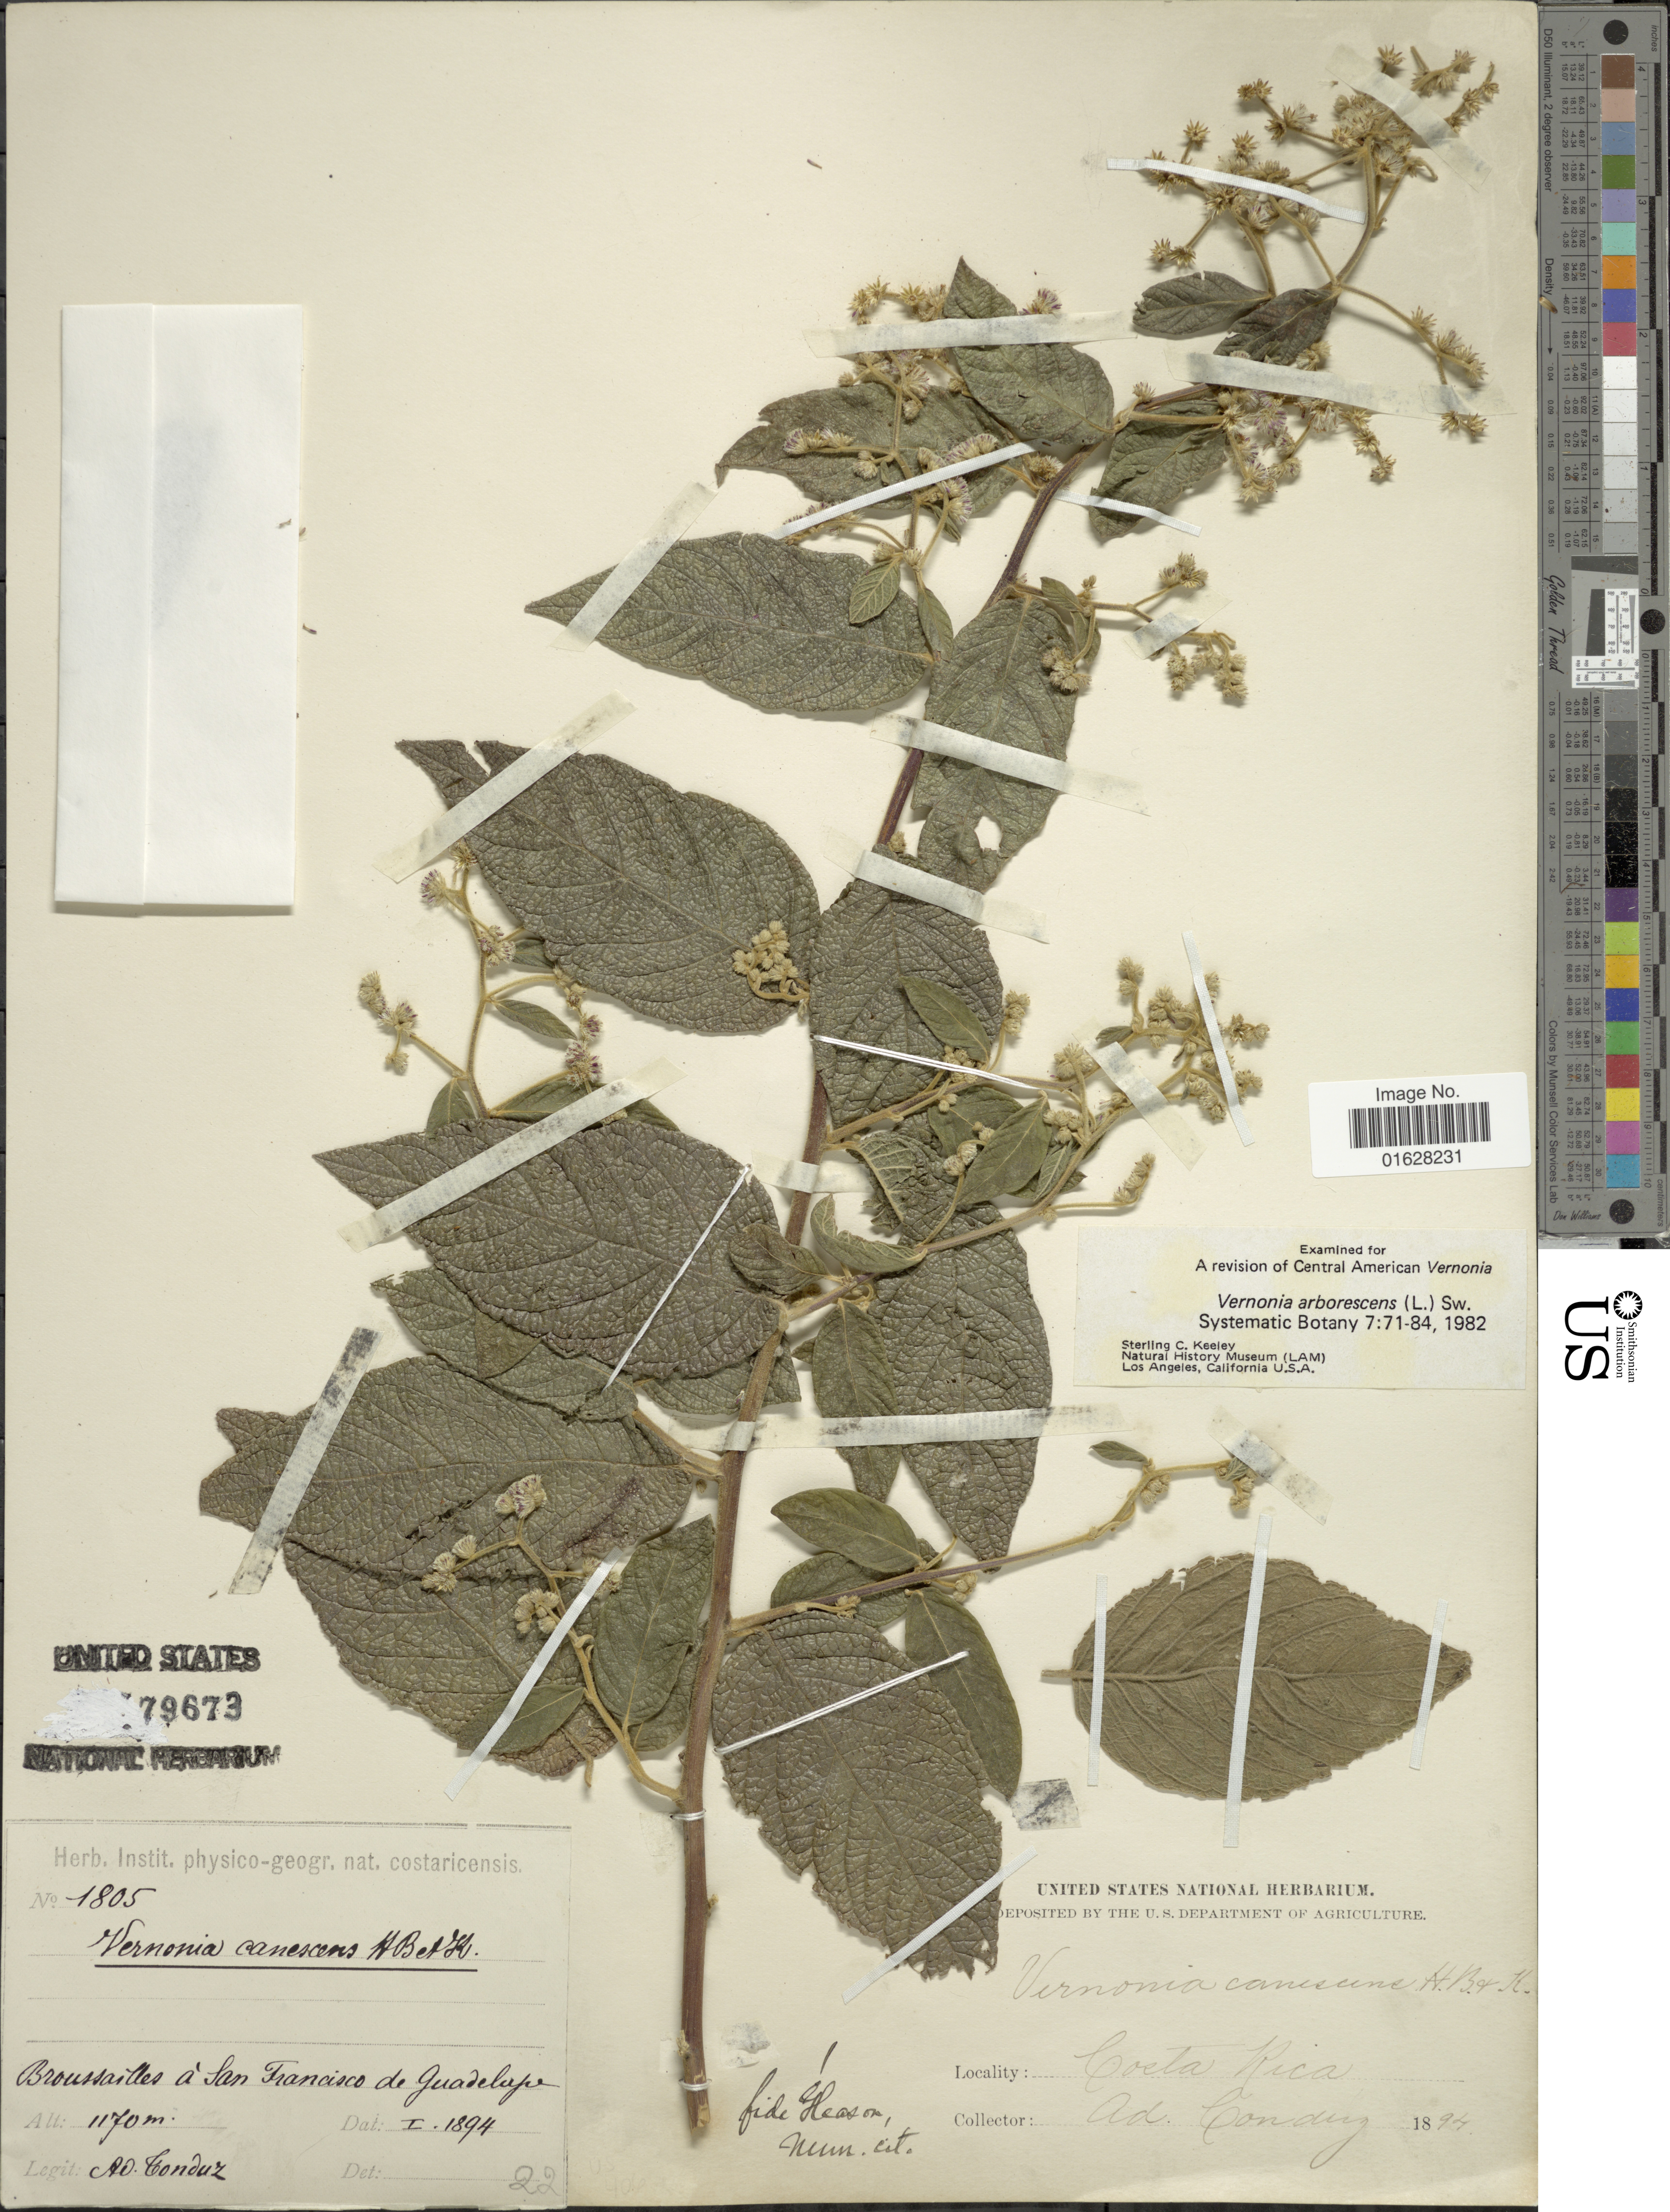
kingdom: Plantae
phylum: Tracheophyta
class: Magnoliopsida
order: Asterales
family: Asteraceae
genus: Lepidaploa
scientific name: Lepidaploa canescens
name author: (Kunth) H. Rob.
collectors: A. Tonduz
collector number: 1805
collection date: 1894-01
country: Costa Rica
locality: Broussailles a San Francisco de Guadelupe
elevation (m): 1170